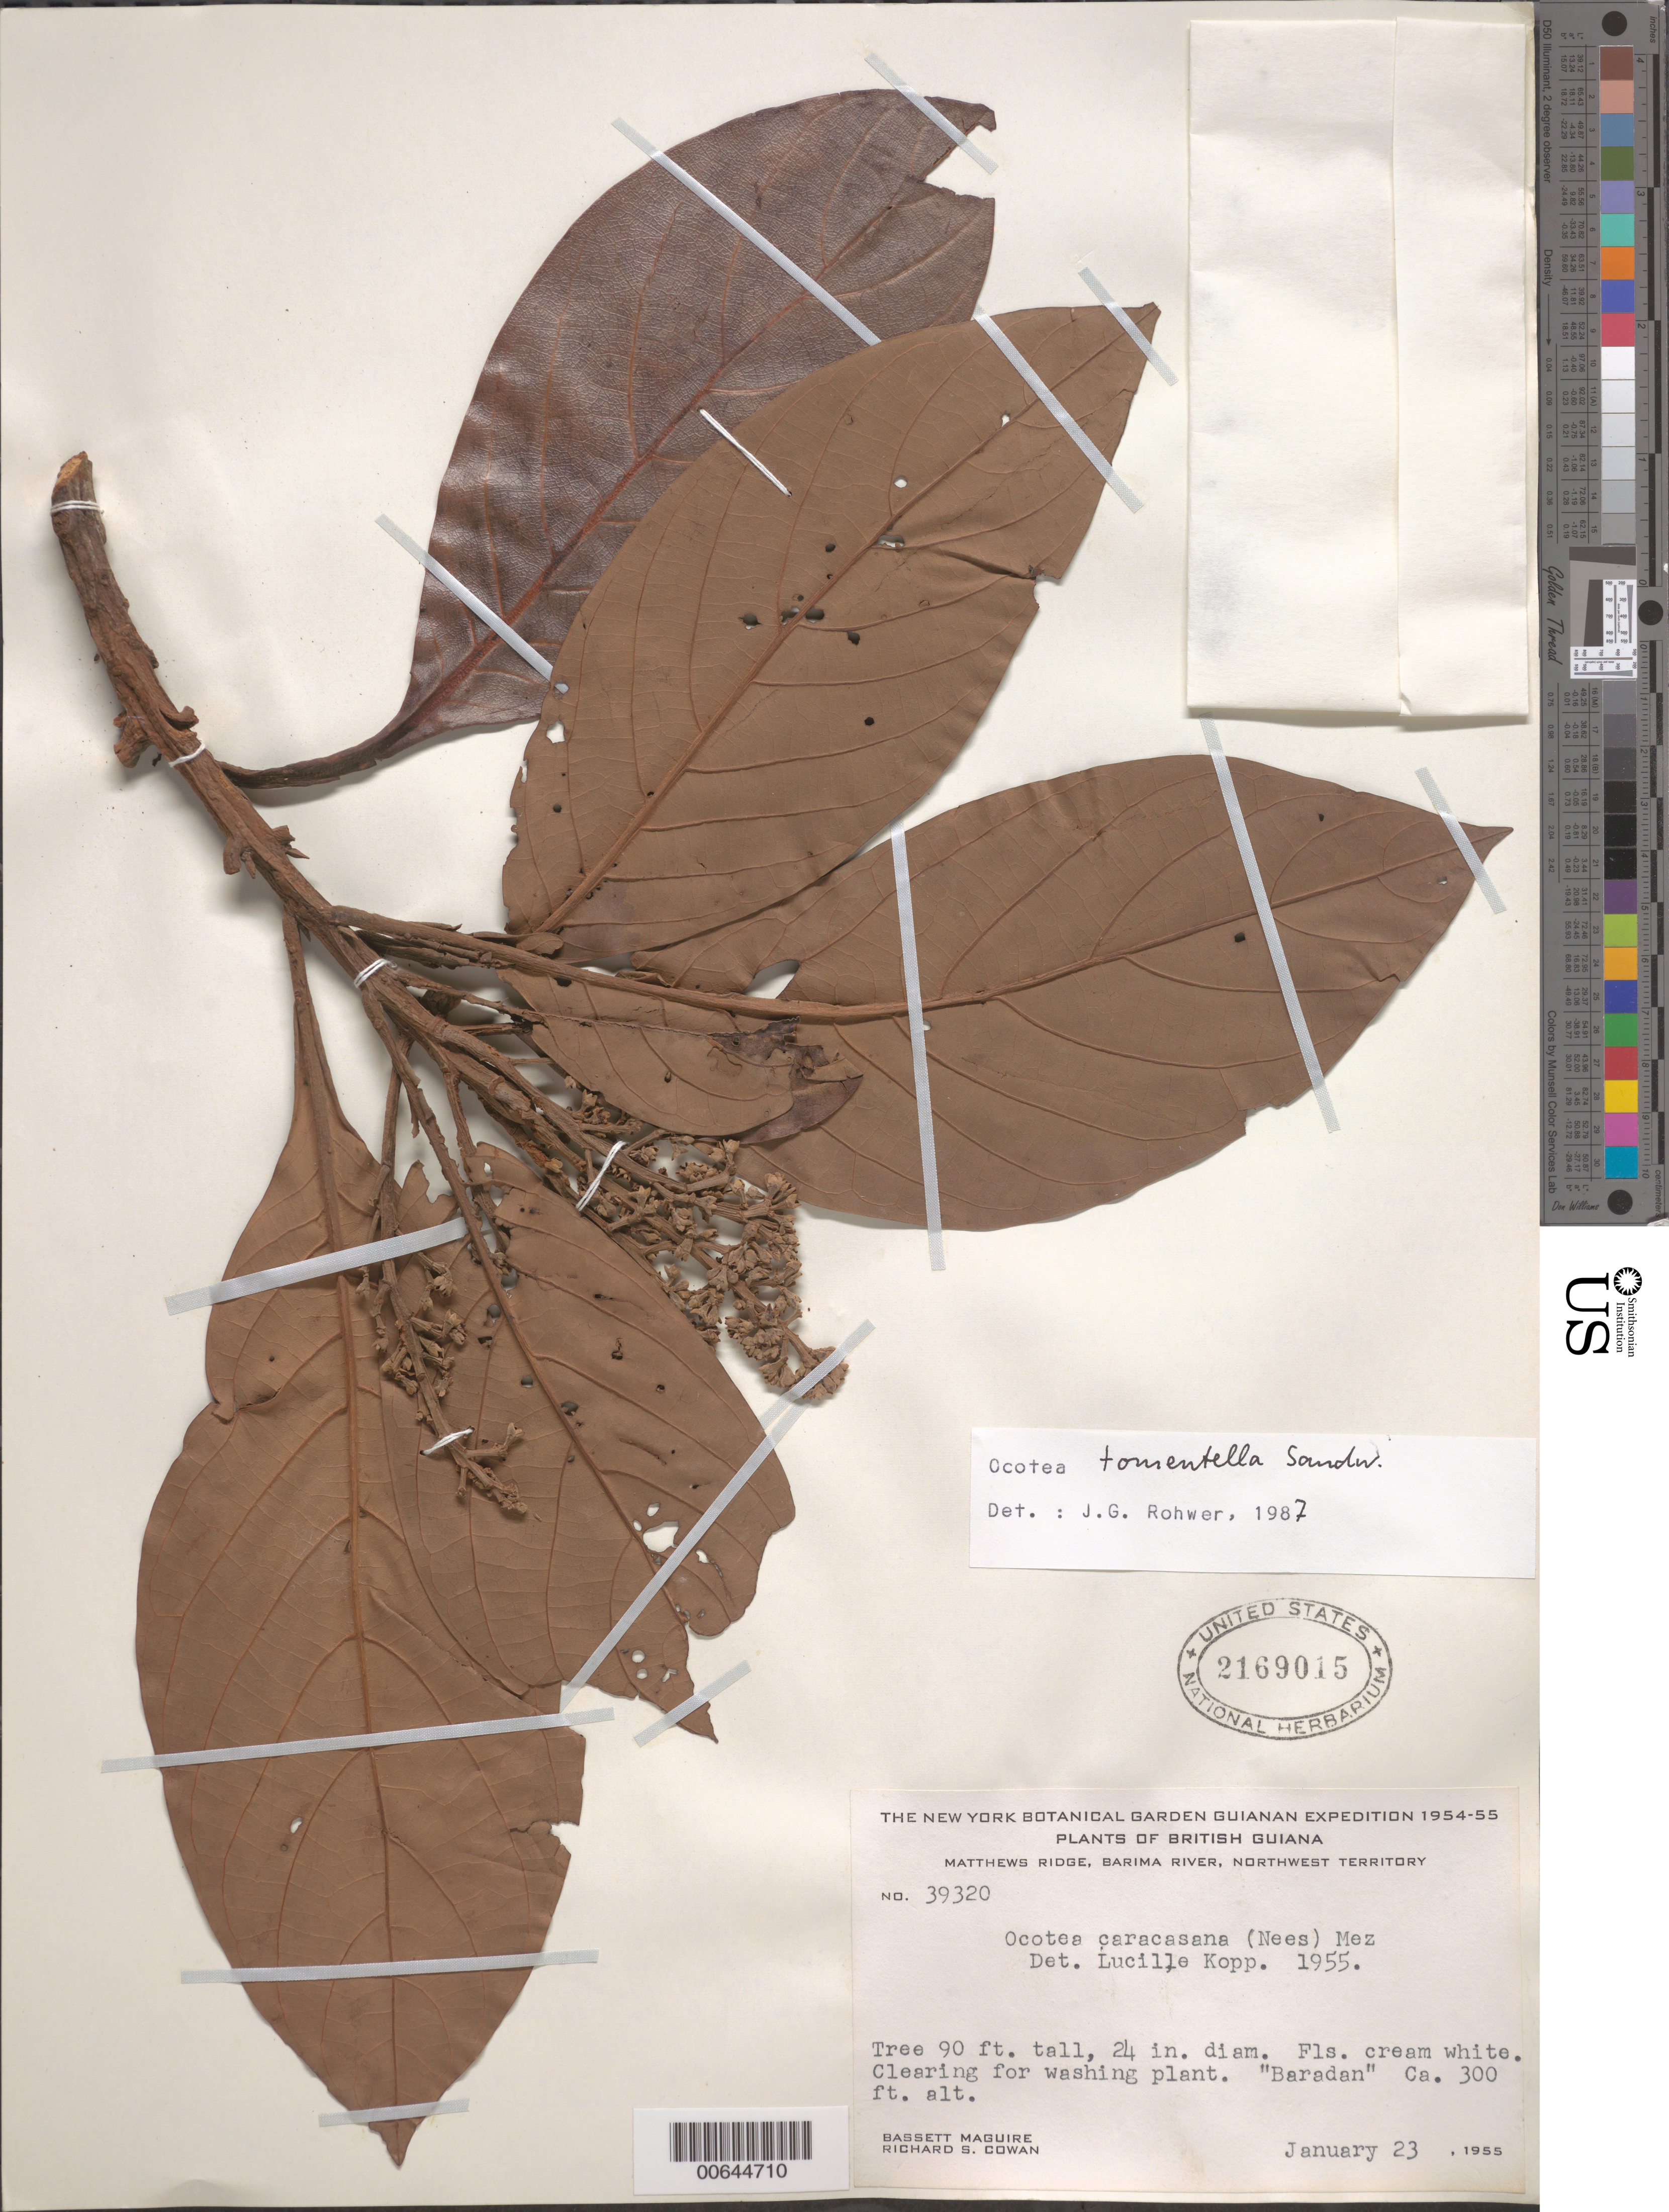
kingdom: Plantae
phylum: Tracheophyta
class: Magnoliopsida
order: Laurales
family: Lauraceae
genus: Ocotea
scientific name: Ocotea tomentella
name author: Sandwith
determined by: Rohwer, J. G.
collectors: B. Maguire & R. S. Cowan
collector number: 39362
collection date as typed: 23-Jan-55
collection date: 1955-01-23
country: Guyana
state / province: Barima-Waini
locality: Barima R., Matthews Ridge, Northwest Territory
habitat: Clearing for washing plant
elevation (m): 90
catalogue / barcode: US 2169015